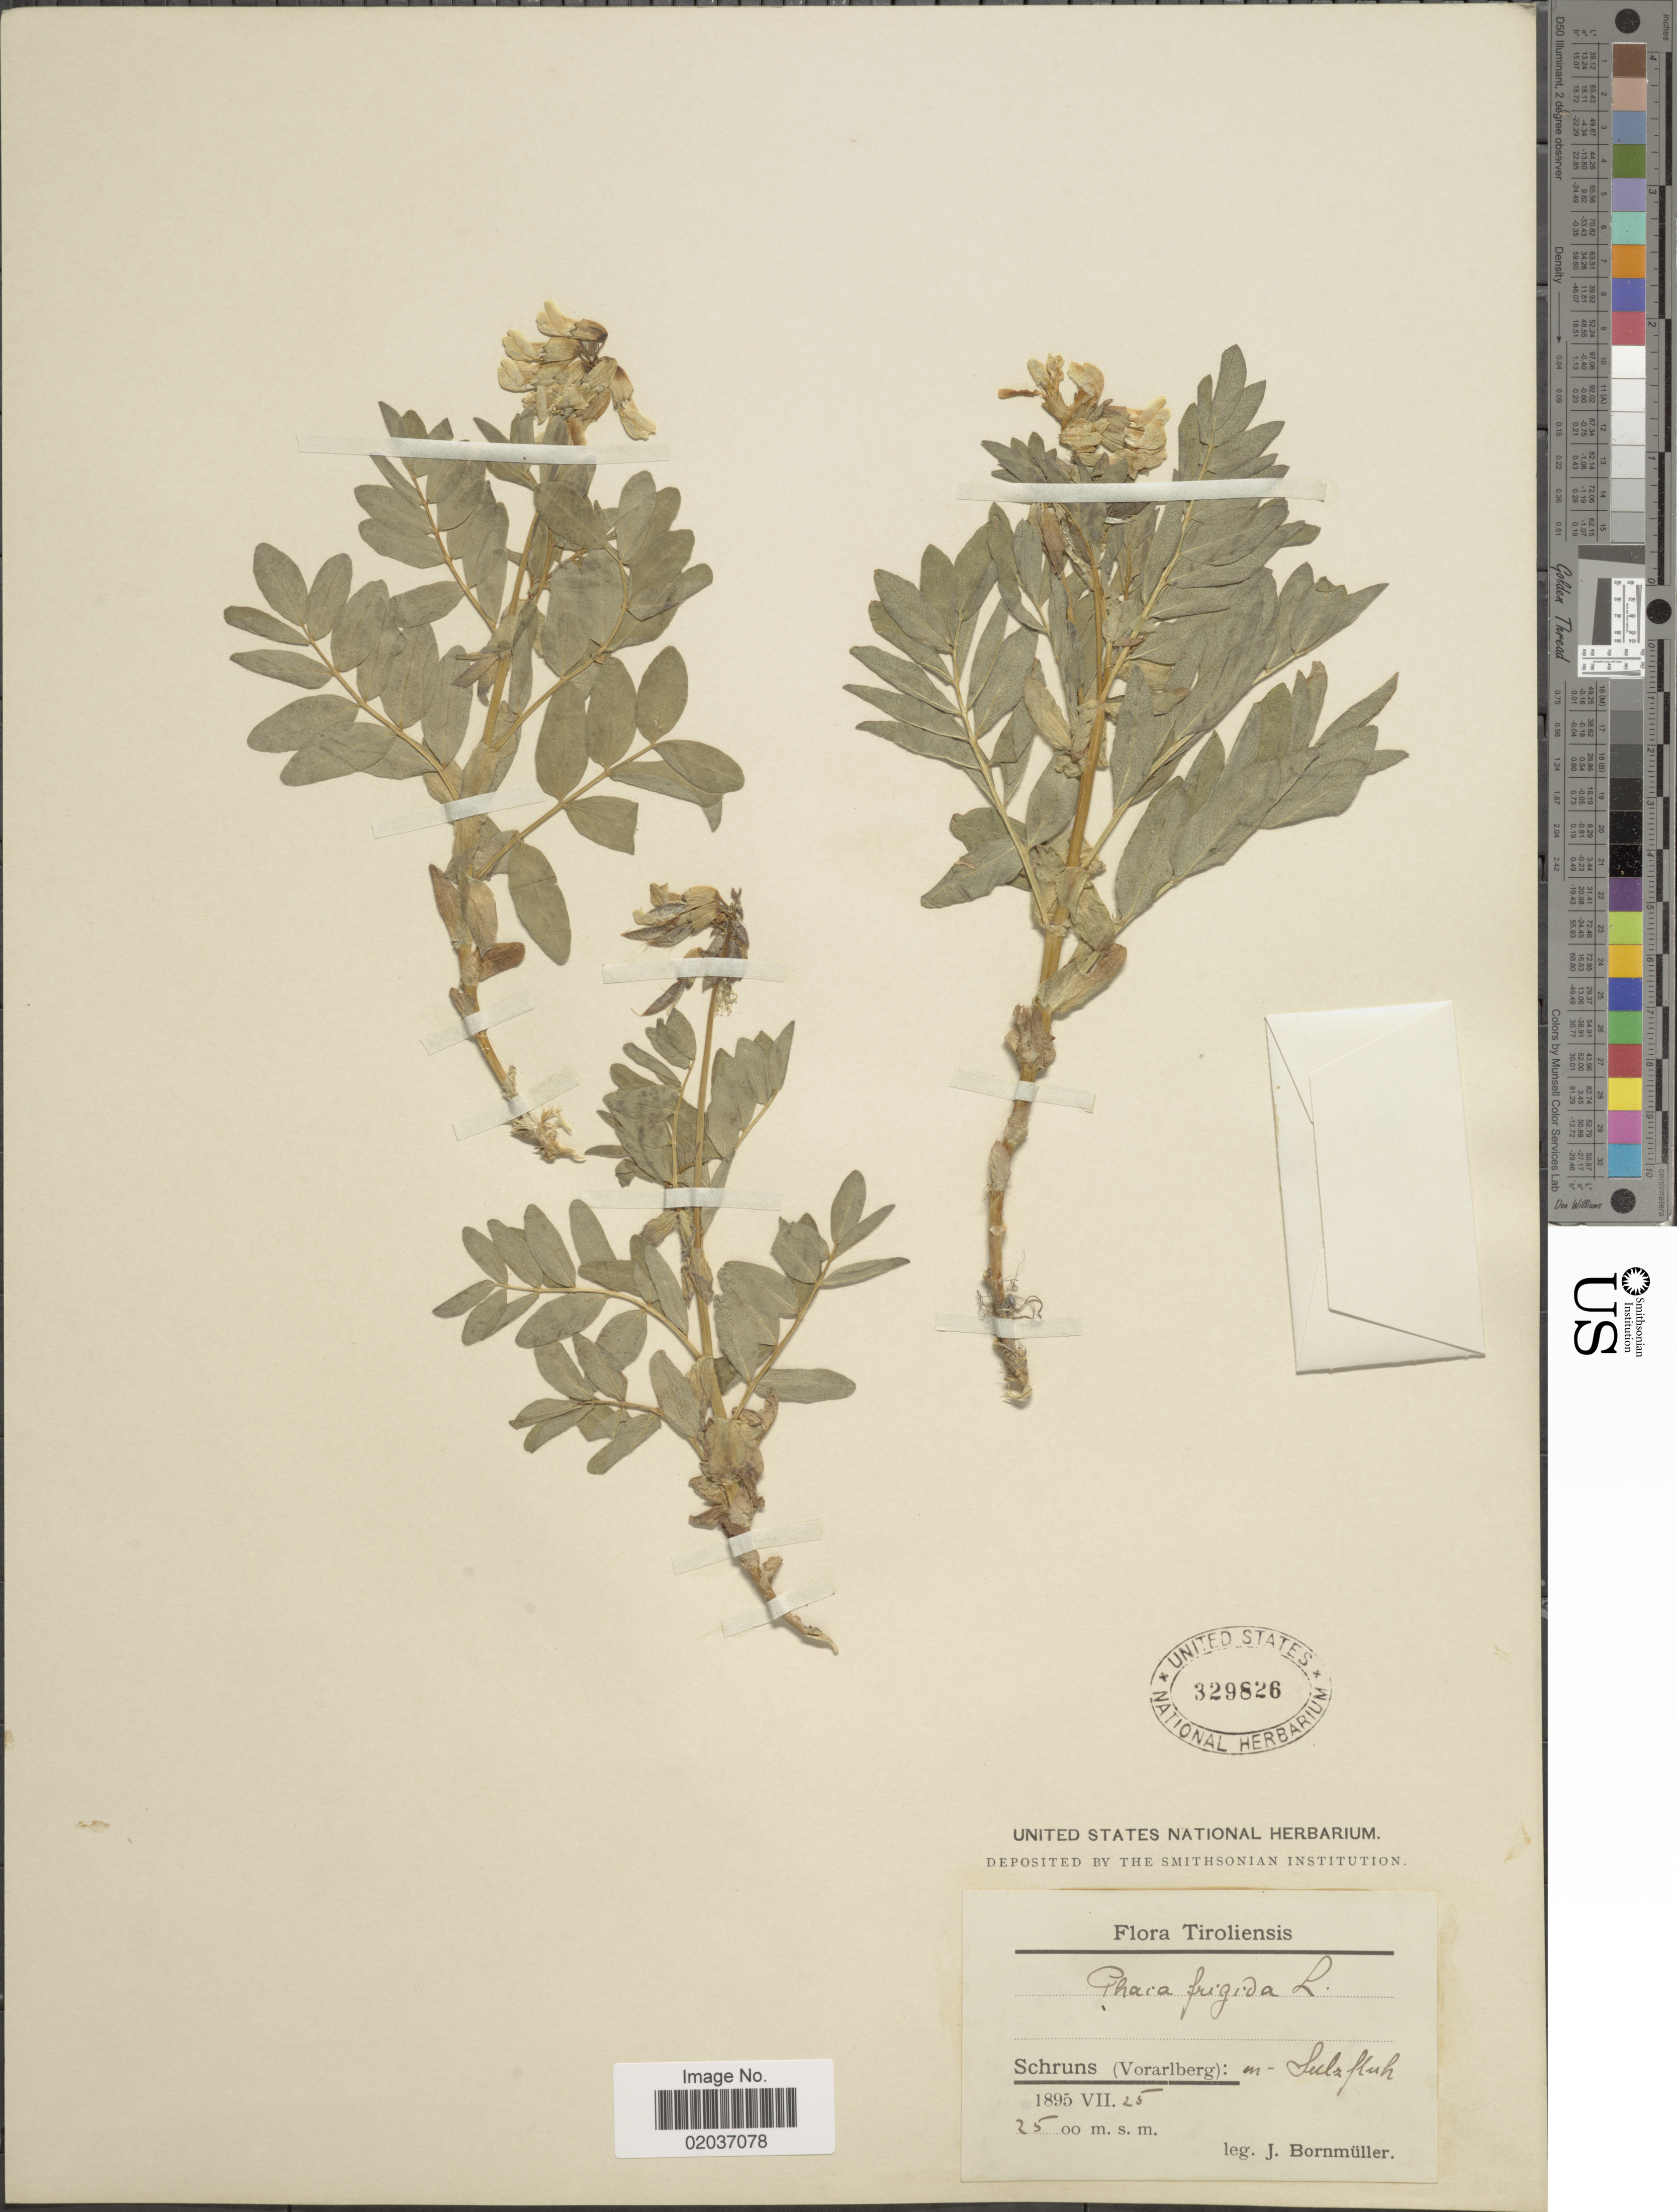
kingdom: Plantae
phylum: Tracheophyta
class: Magnoliopsida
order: Fabales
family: Fabaceae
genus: Astragalus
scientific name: Astragalus frigidus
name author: (L.) A. Gray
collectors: J. Bornmüller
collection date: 1895-07-25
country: Austria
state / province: Tirol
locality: Schruns (Vorarlberg): m - Sulzfluh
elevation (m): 2500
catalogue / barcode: US 329826